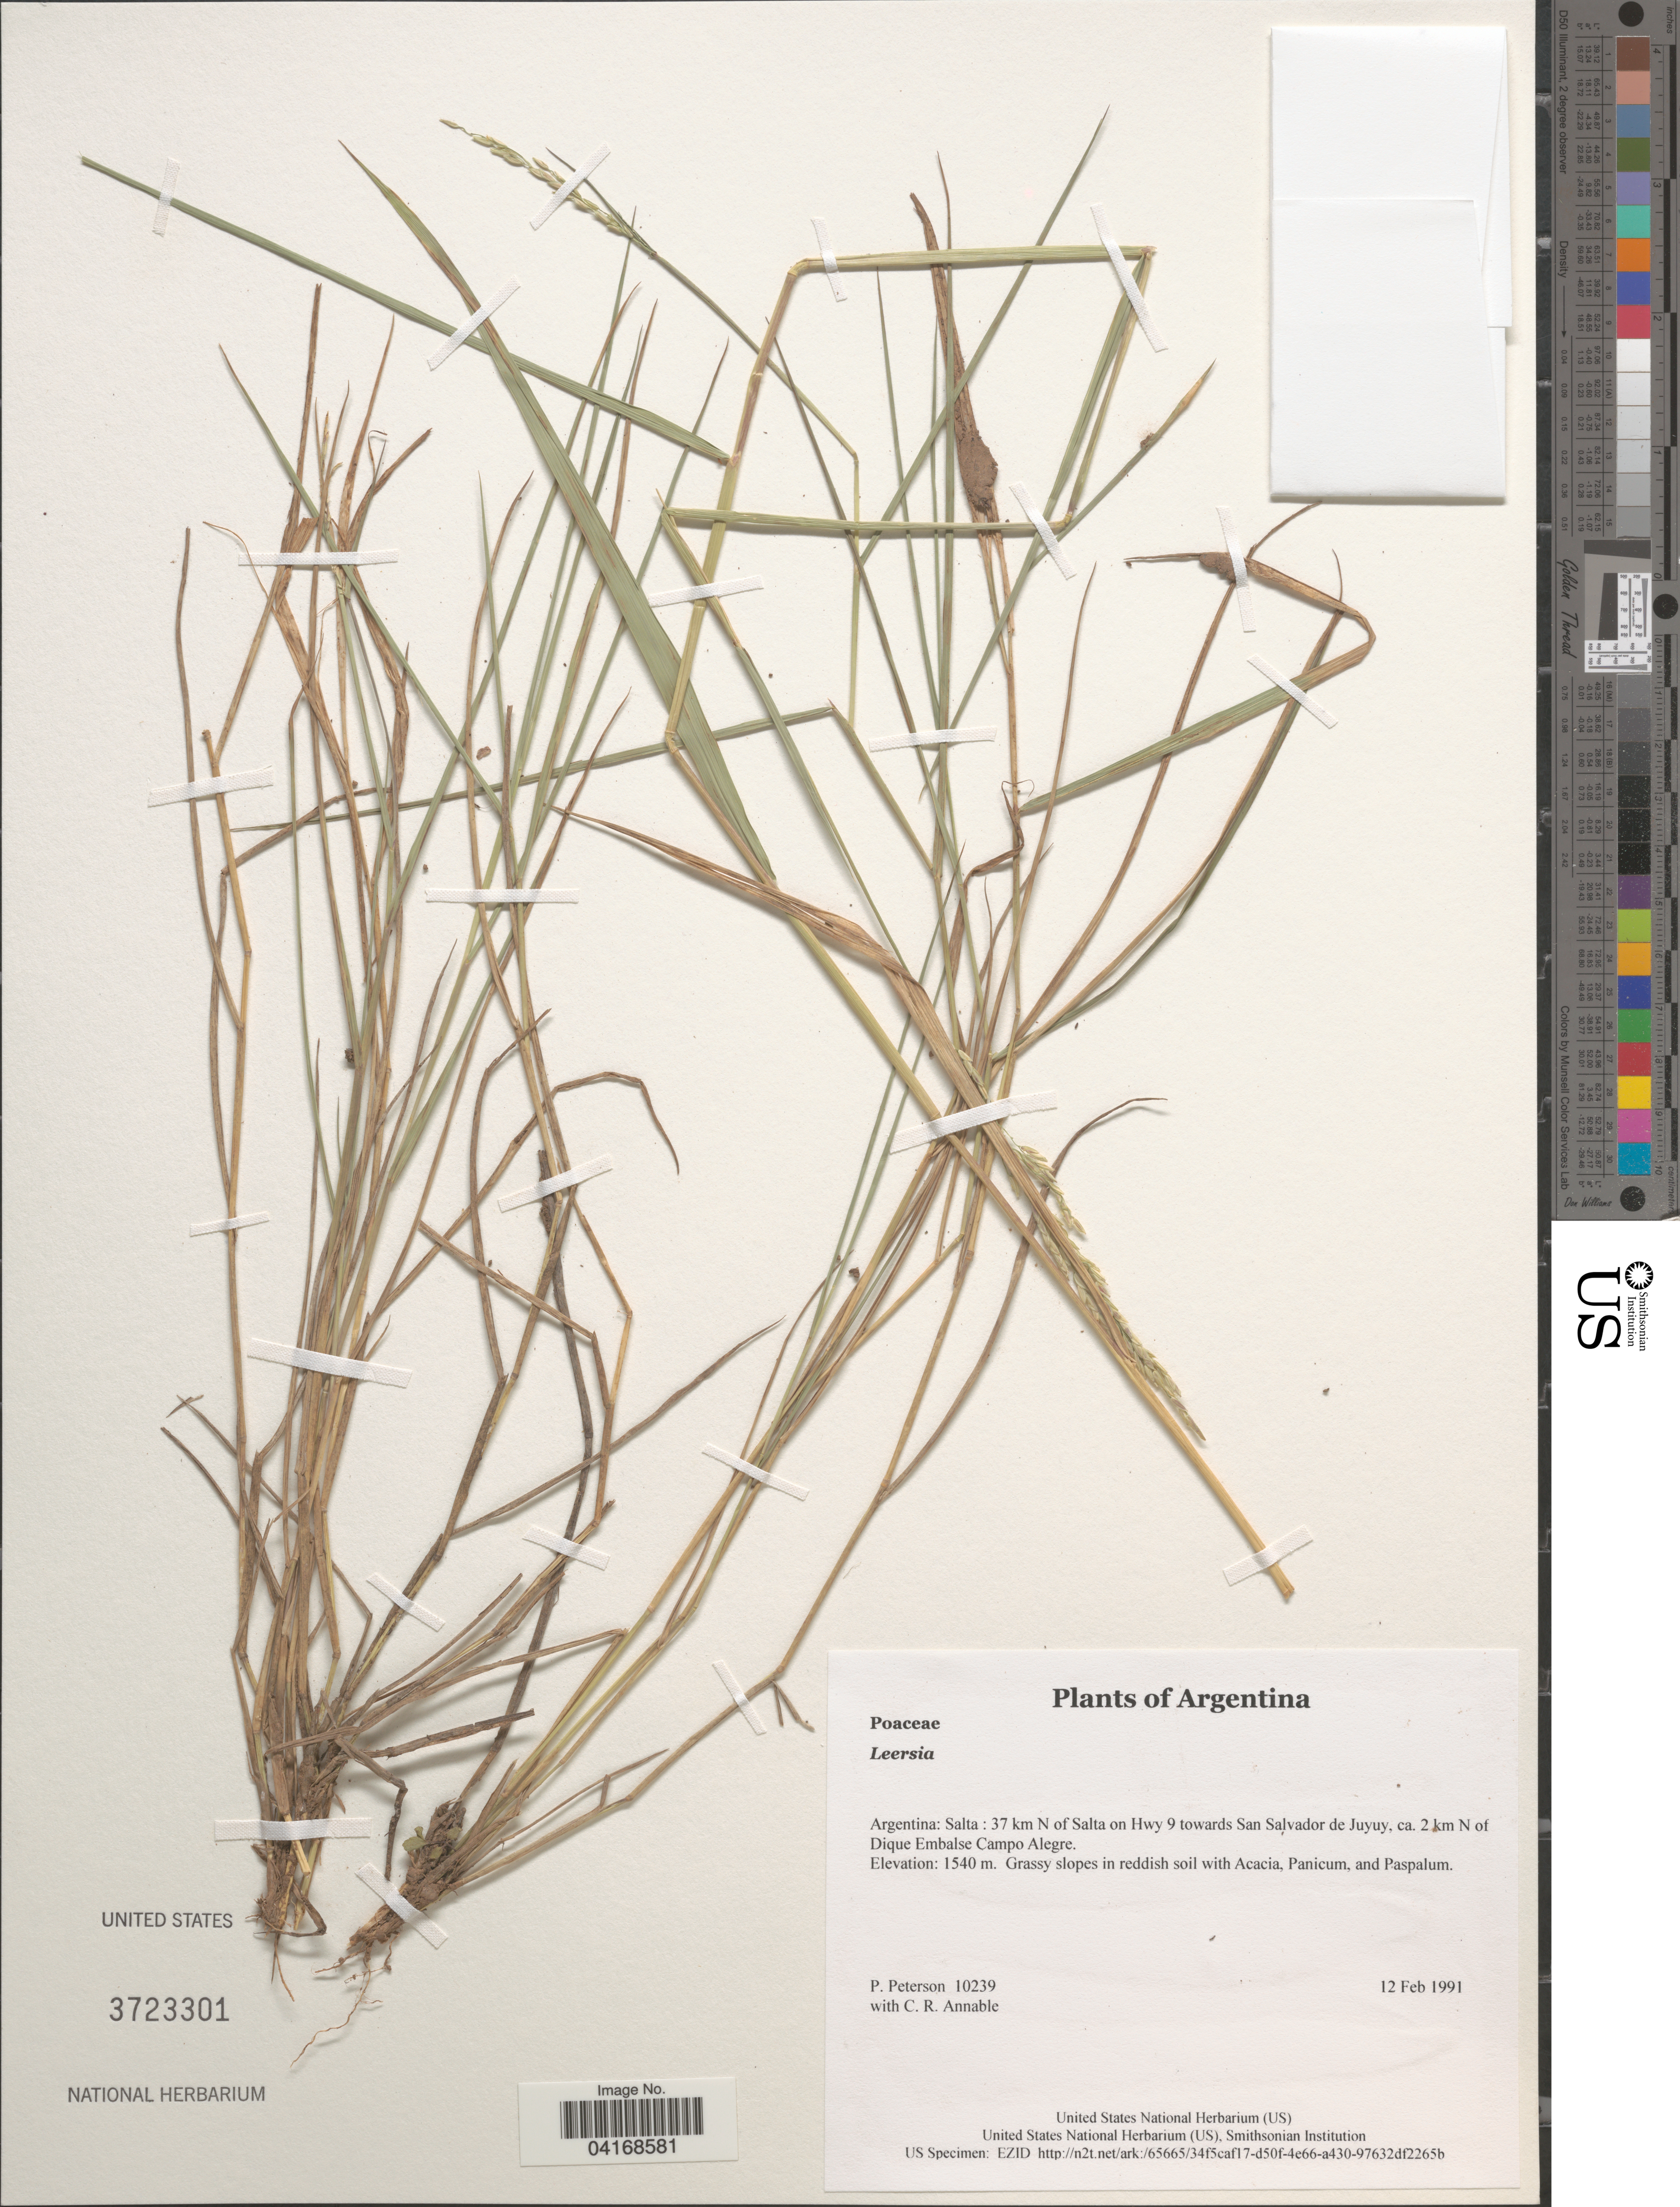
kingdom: Plantae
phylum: Tracheophyta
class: Liliopsida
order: Poales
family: Poaceae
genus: Leersia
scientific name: Leersia sp.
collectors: P. Peterson & C. R. Annable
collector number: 10239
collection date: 1991-02-12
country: Argentina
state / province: Salta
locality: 37 km N of Salta on Hwy 9 towards San Salvador de Juyuy, ca. 2 km N of Dique Embalse Campo Alegre.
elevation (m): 1540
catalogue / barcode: US 3723301